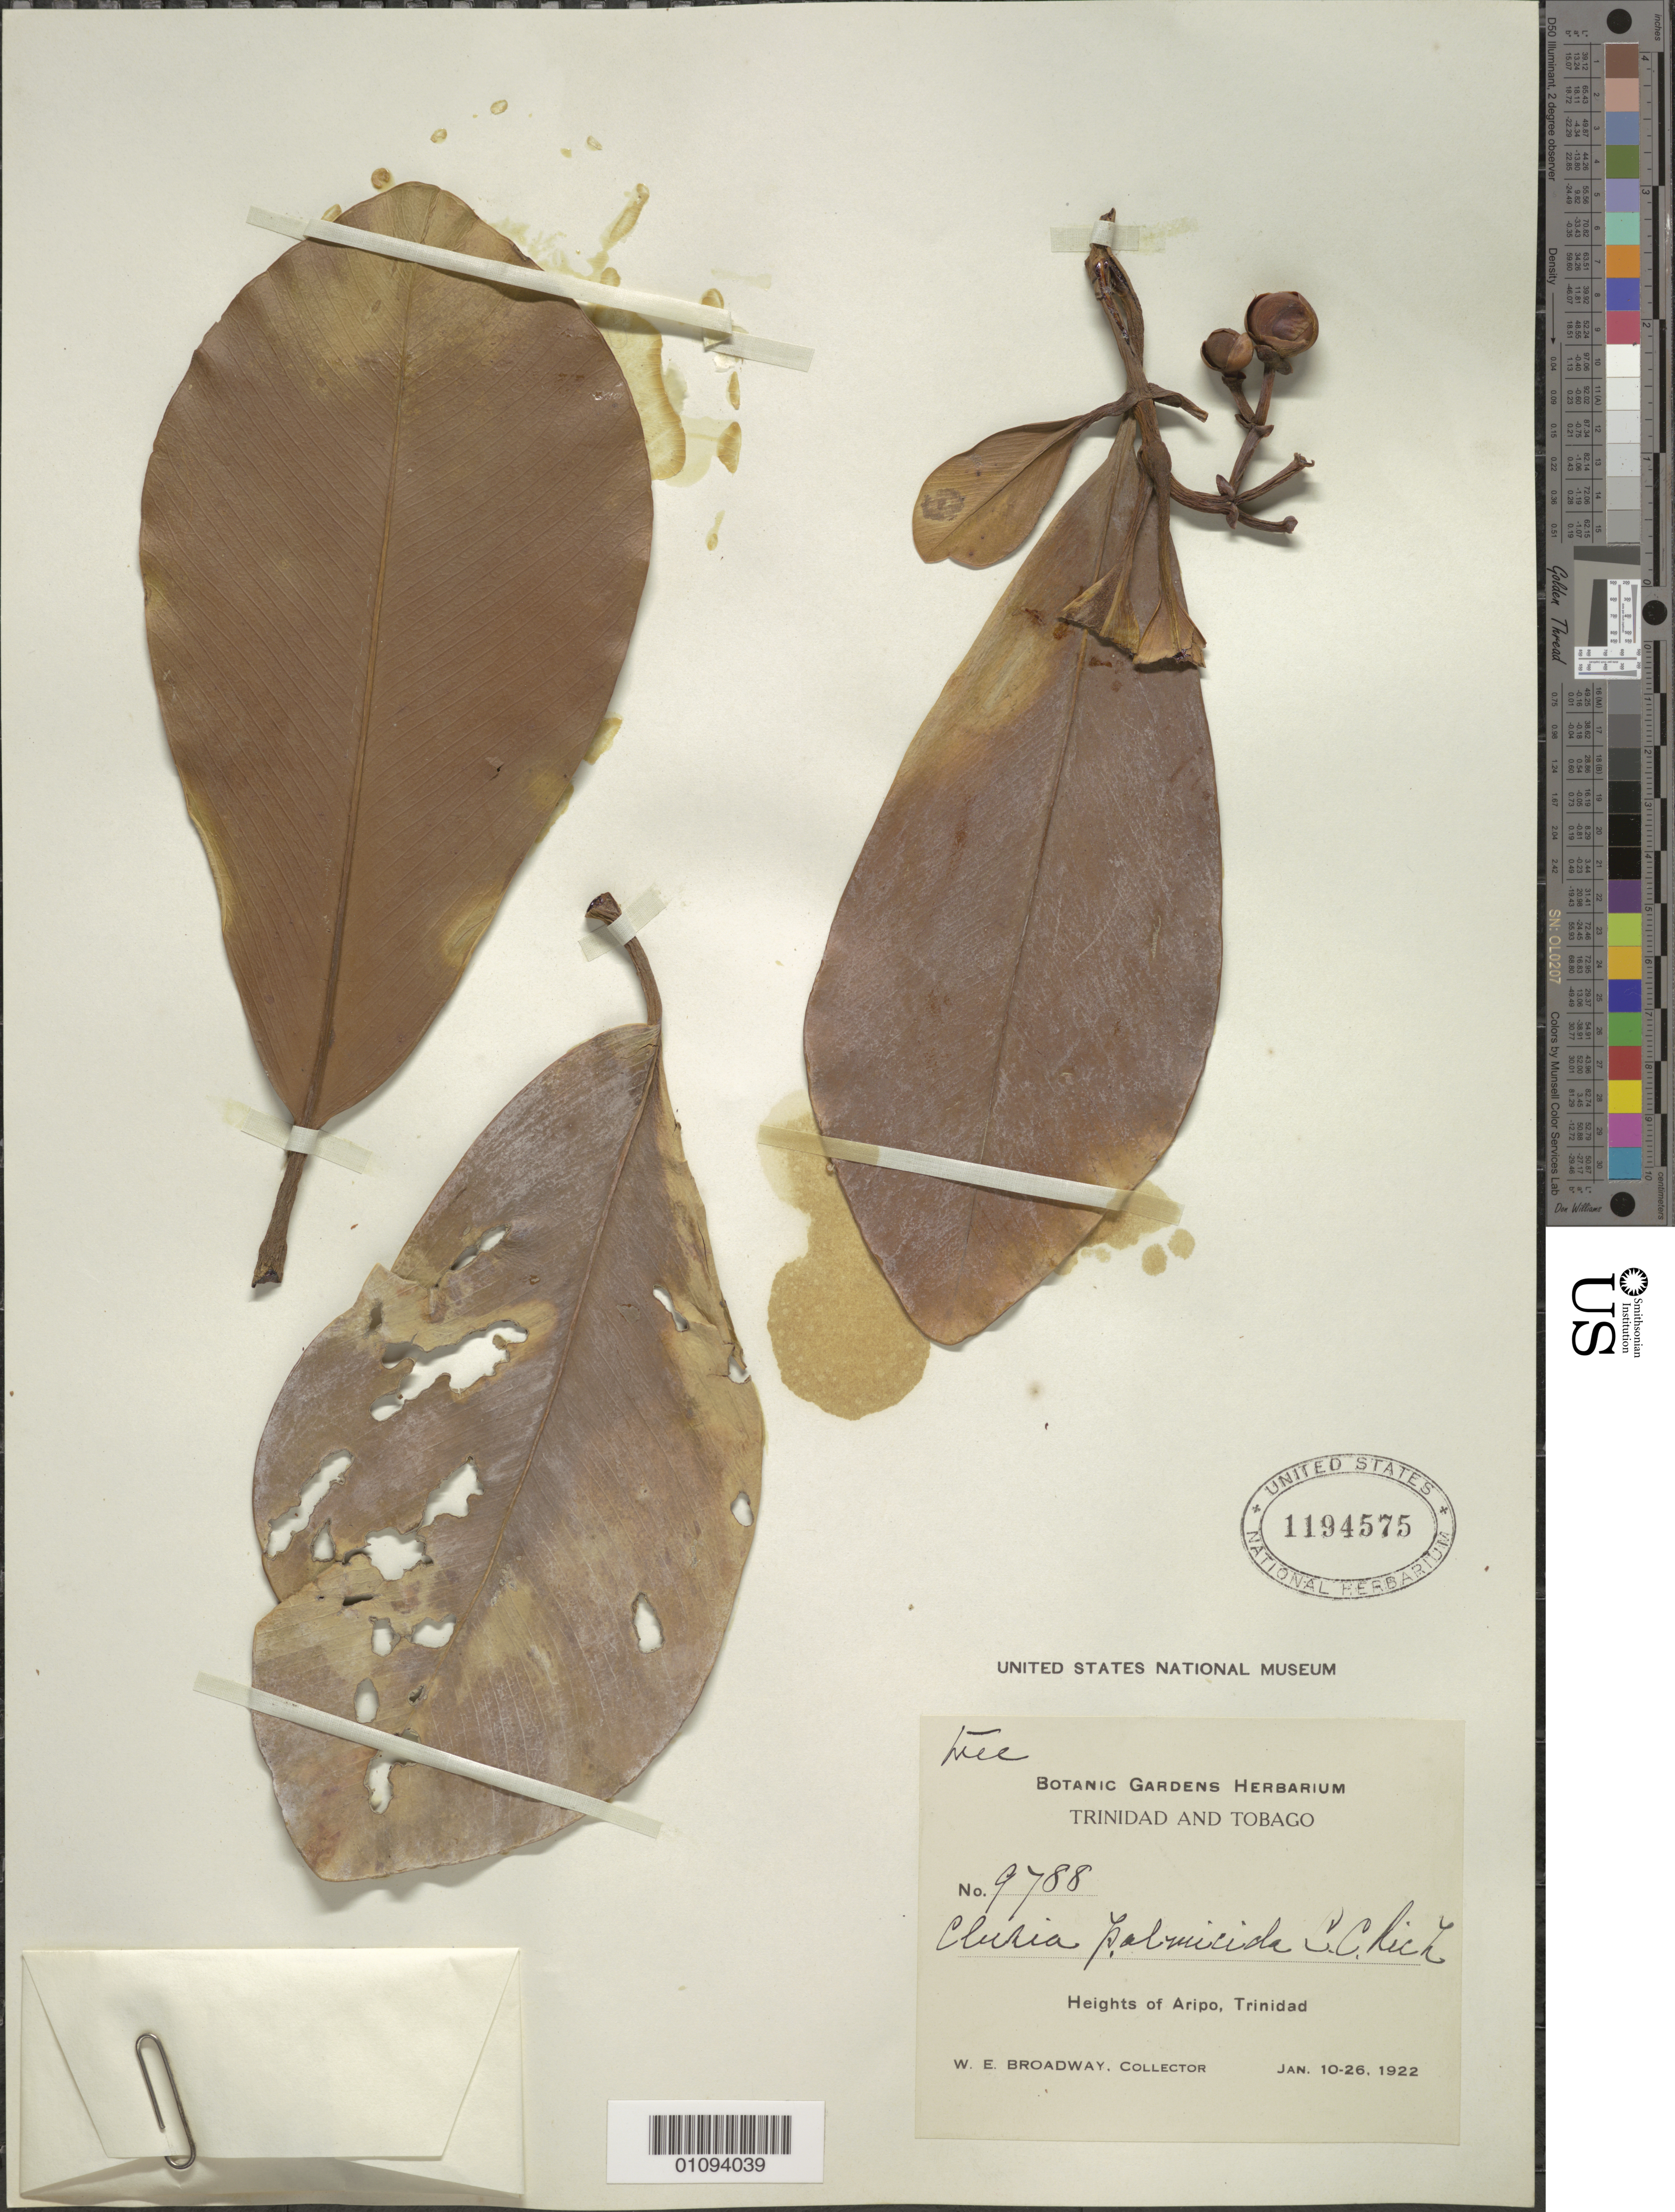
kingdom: Plantae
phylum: Tracheophyta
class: Magnoliopsida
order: Malpighiales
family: Clusiaceae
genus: Clusia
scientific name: Clusia palmicida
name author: Rich.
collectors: W. E. Broadway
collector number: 9788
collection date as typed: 10 Jan 1922 to 26 Jan 1922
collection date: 1922-01-10/1922-01-26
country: Trinidad and Tobago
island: Trinidad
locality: Heights of Aripo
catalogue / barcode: US 1194575